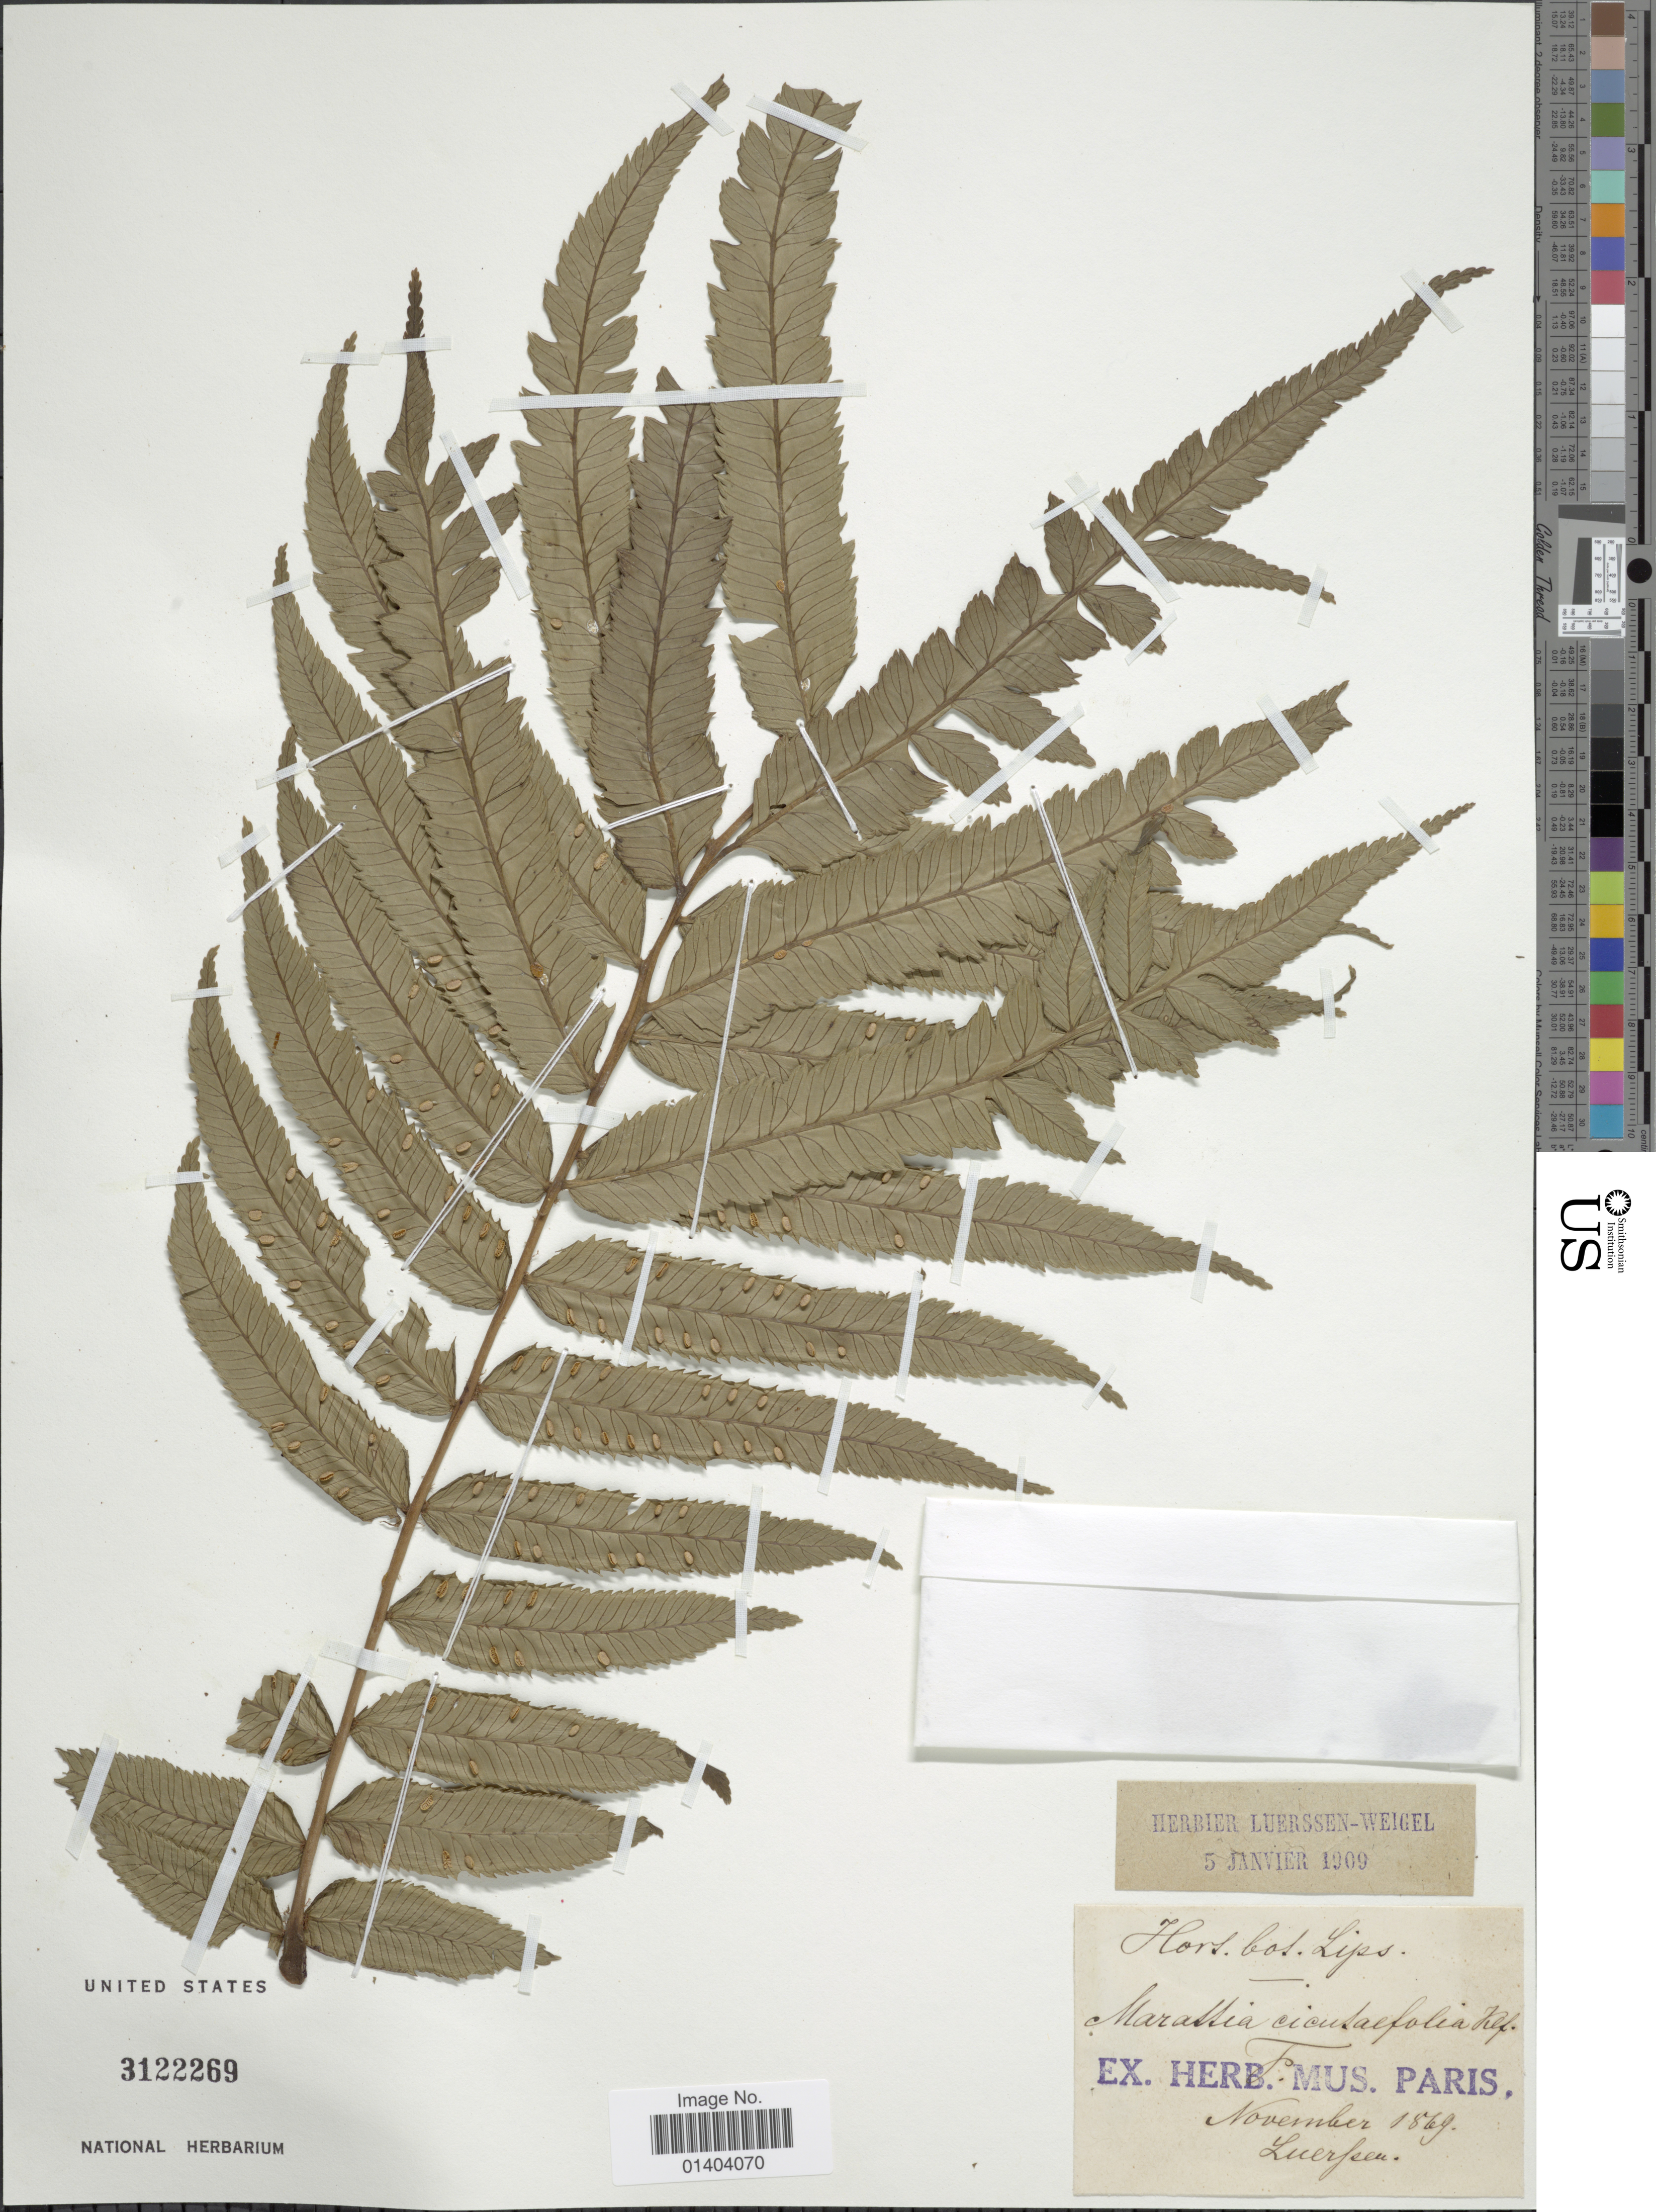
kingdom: Plantae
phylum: Tracheophyta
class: Polypodiopsida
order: Marattiales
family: Marattiaceae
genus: Marattia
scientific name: Marattia cicutifolia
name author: Kaulf.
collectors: Luerssen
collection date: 1869-11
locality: Hort bot. Lips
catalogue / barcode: US 3122269